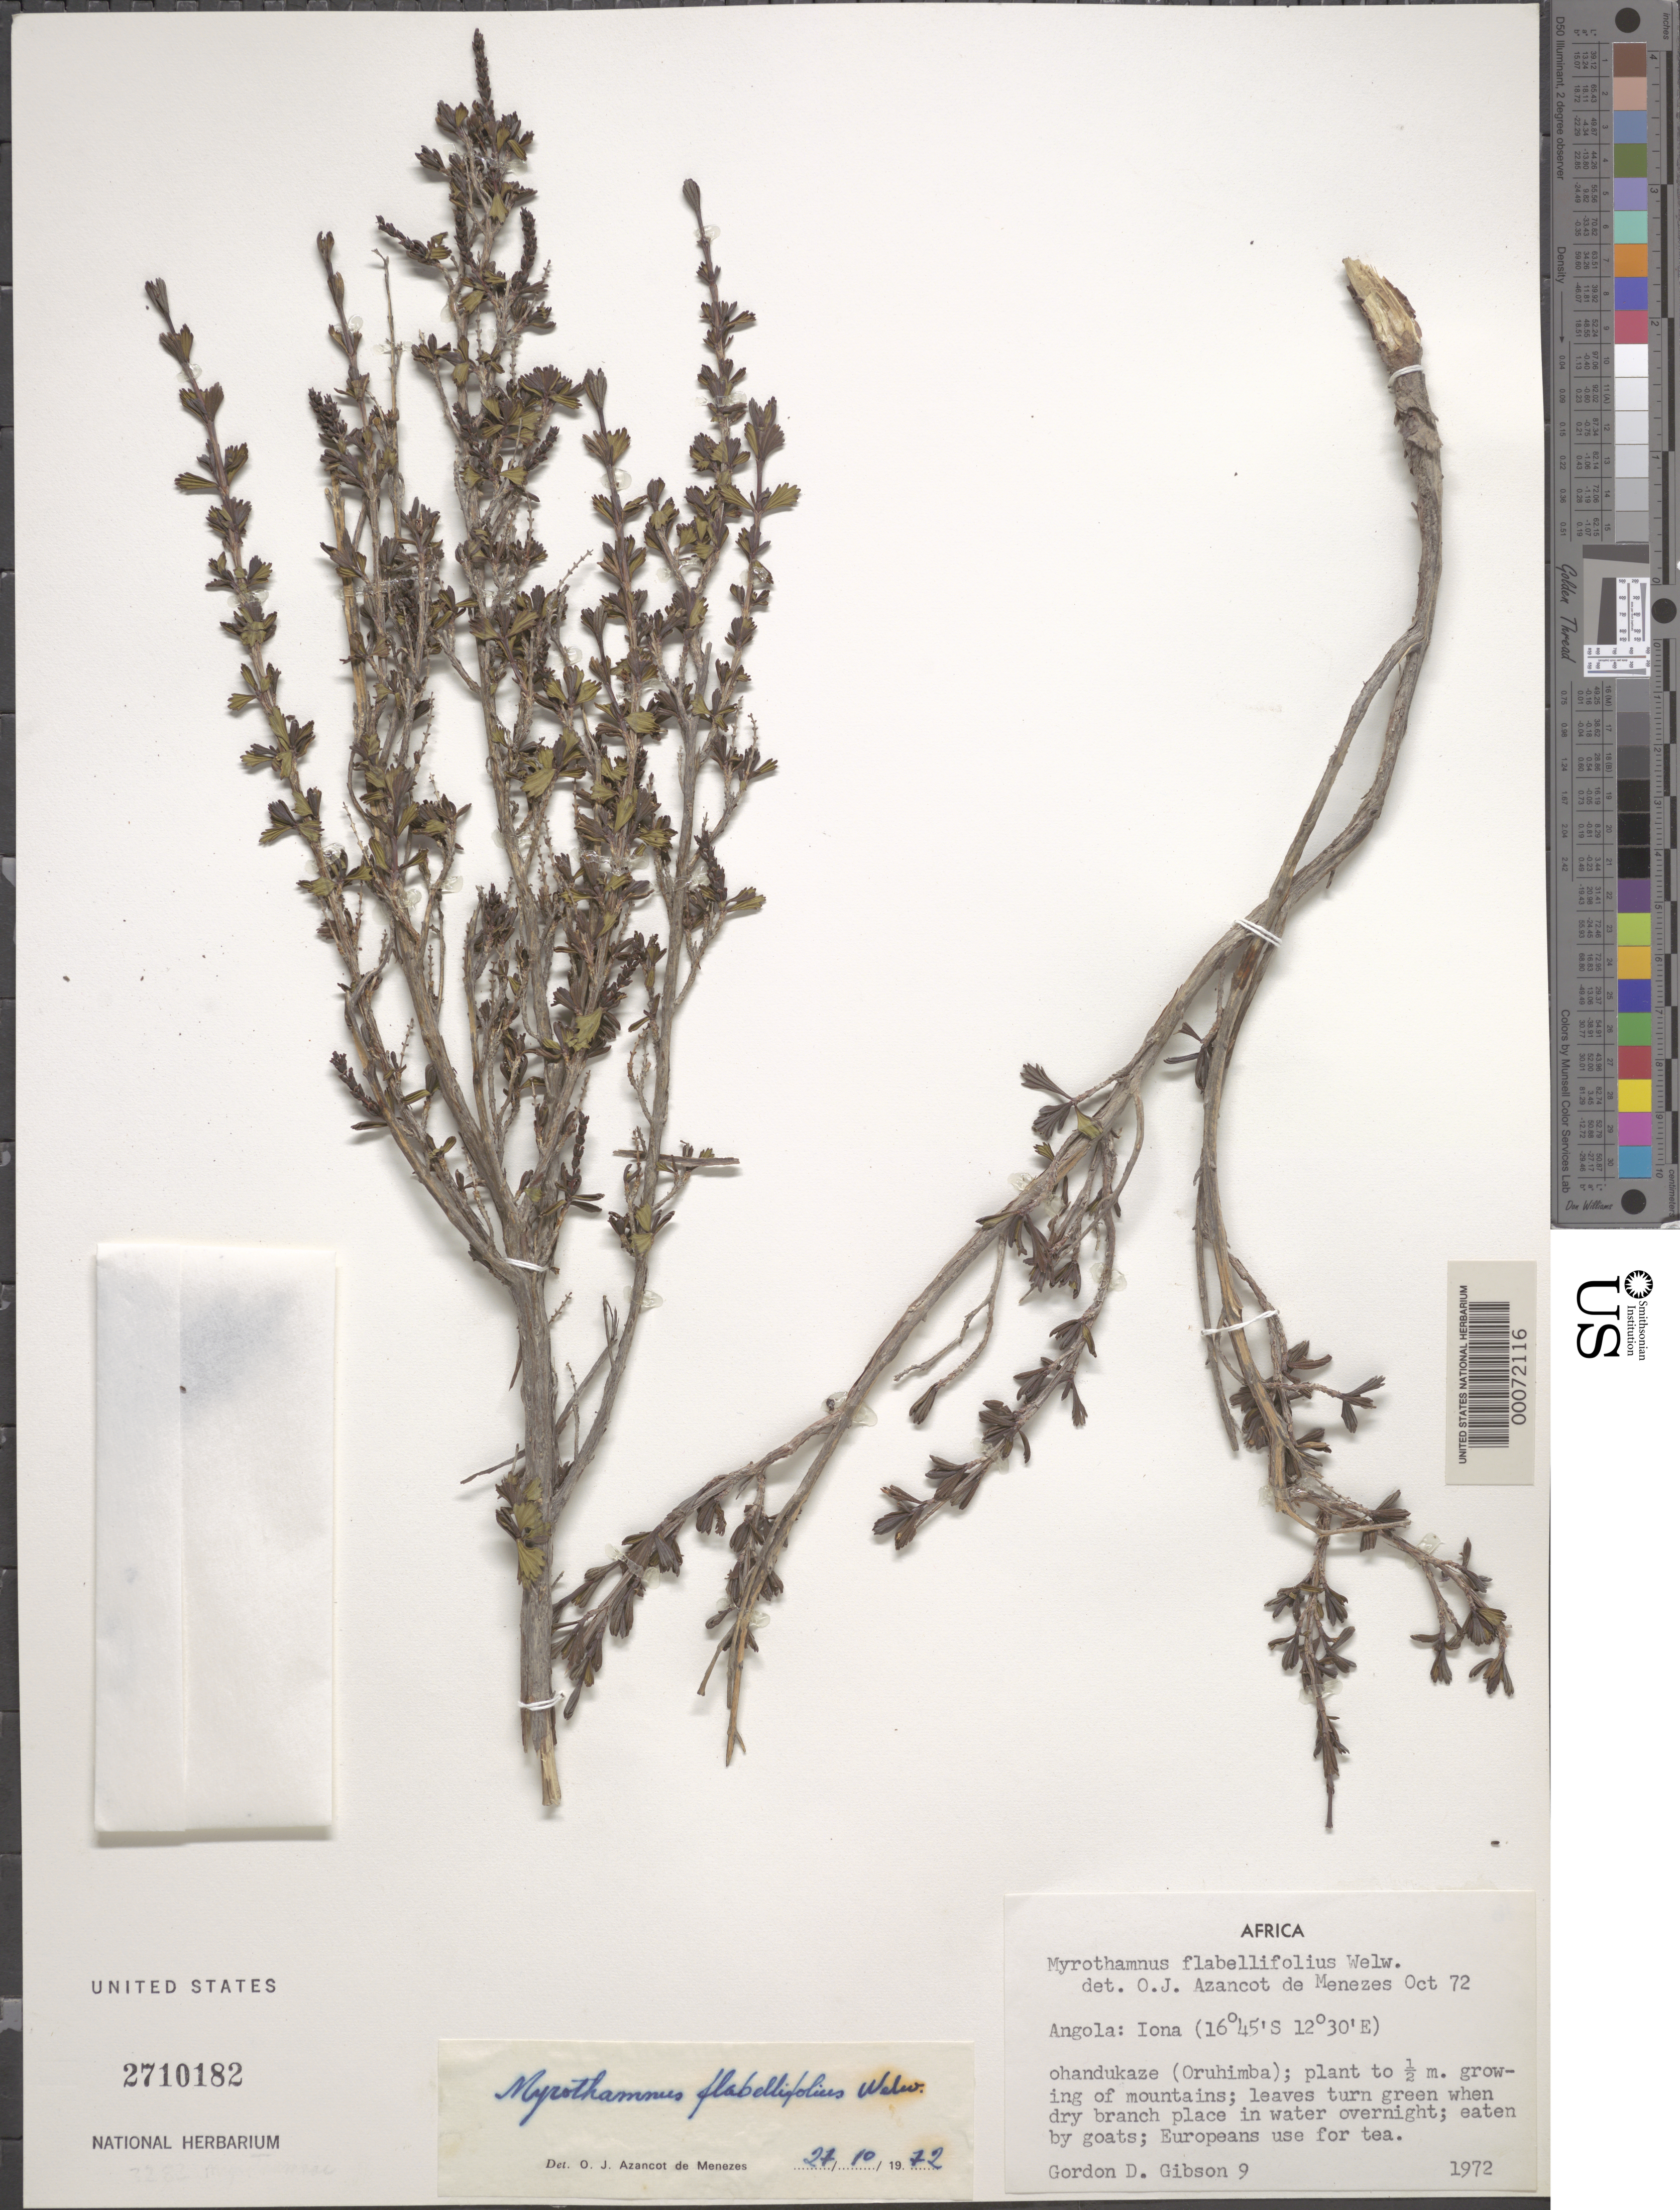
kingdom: Plantae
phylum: Tracheophyta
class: Magnoliopsida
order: Gunnerales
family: Myrothamnaceae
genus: Myrothamnus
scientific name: Myrothamnus flabellifolius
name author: Welw.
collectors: G. D. Gibson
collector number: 9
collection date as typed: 1972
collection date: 1972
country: Angola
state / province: Namibe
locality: Iona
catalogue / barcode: US 2710182